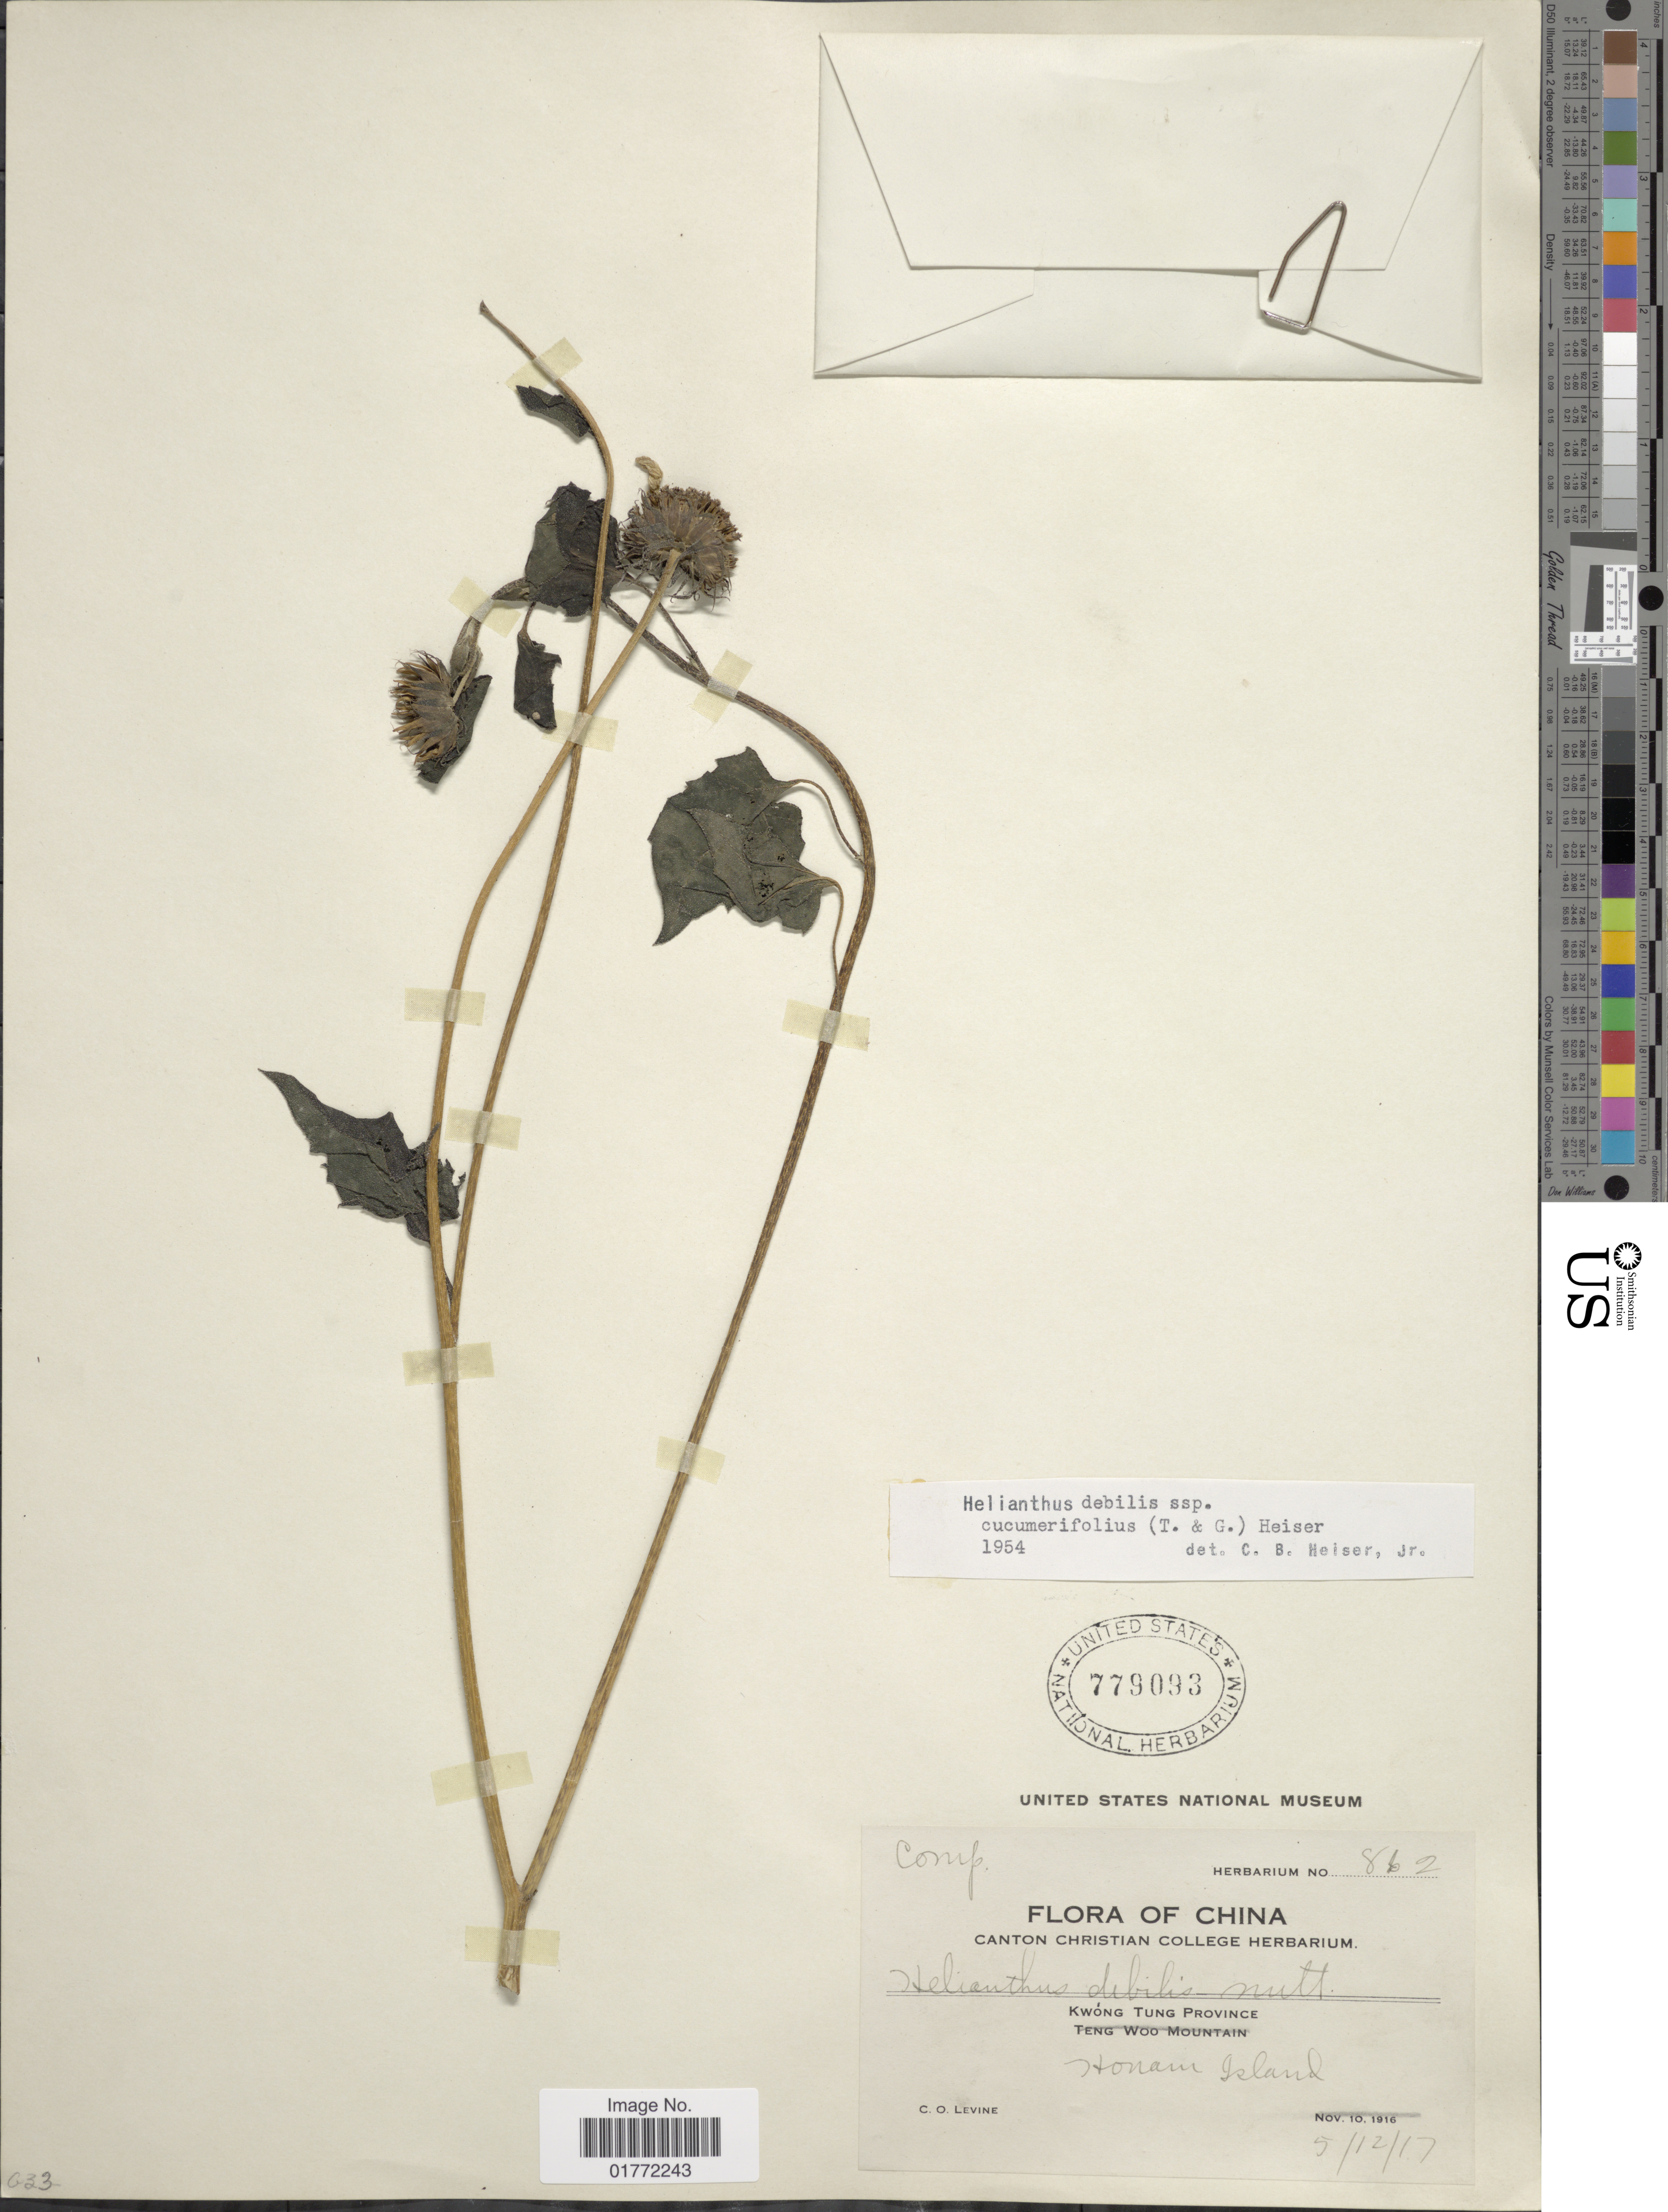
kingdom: Plantae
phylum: Tracheophyta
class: Magnoliopsida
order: Asterales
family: Asteraceae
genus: Helianthus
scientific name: Helianthus debilis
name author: Nutt.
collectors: C. O. Levine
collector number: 862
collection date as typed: Transcribed d/m/y: 5/12/17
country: China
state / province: Guangdong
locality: Kwon Tung Province, Stonan Island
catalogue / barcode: US 779093